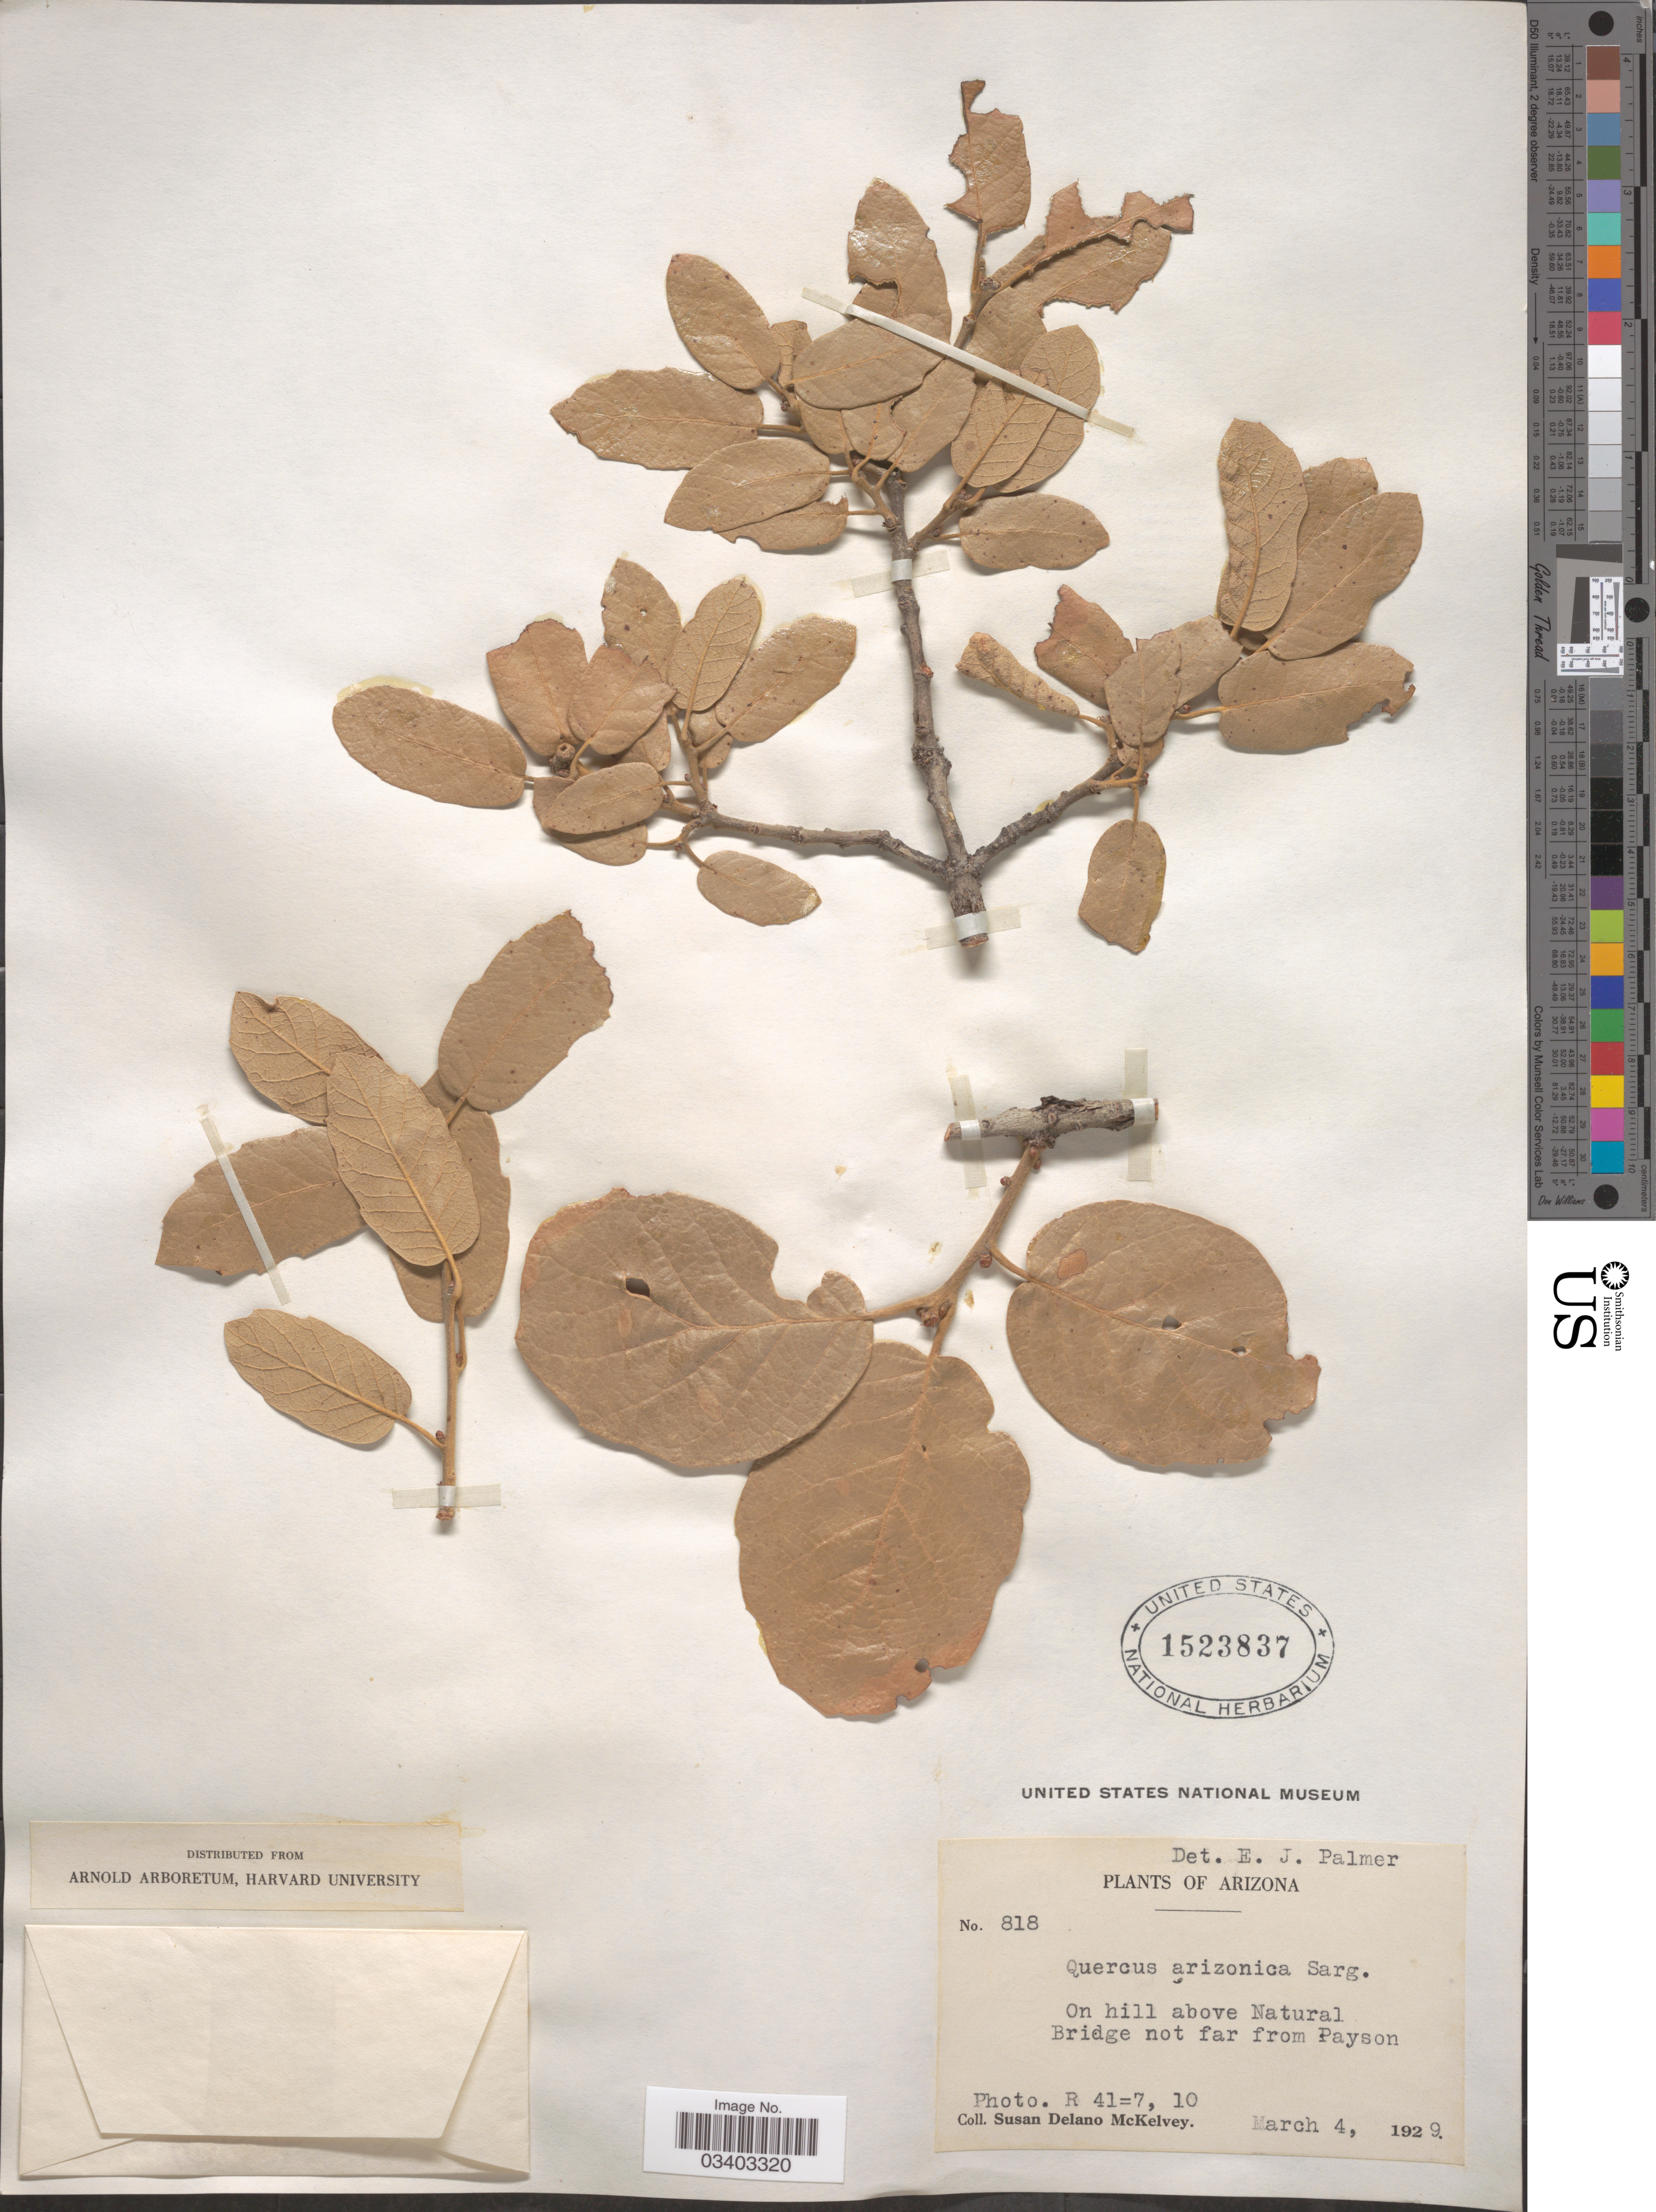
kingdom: Plantae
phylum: Tracheophyta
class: Magnoliopsida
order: Fagales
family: Fagaceae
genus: Quercus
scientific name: Quercus arizonica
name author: Sarg.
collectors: S. A. McKelvey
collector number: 818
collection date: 1929-03-04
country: United States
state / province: Arizona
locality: On hill above Natural Bridge not far from Payson.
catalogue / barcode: US 1523837